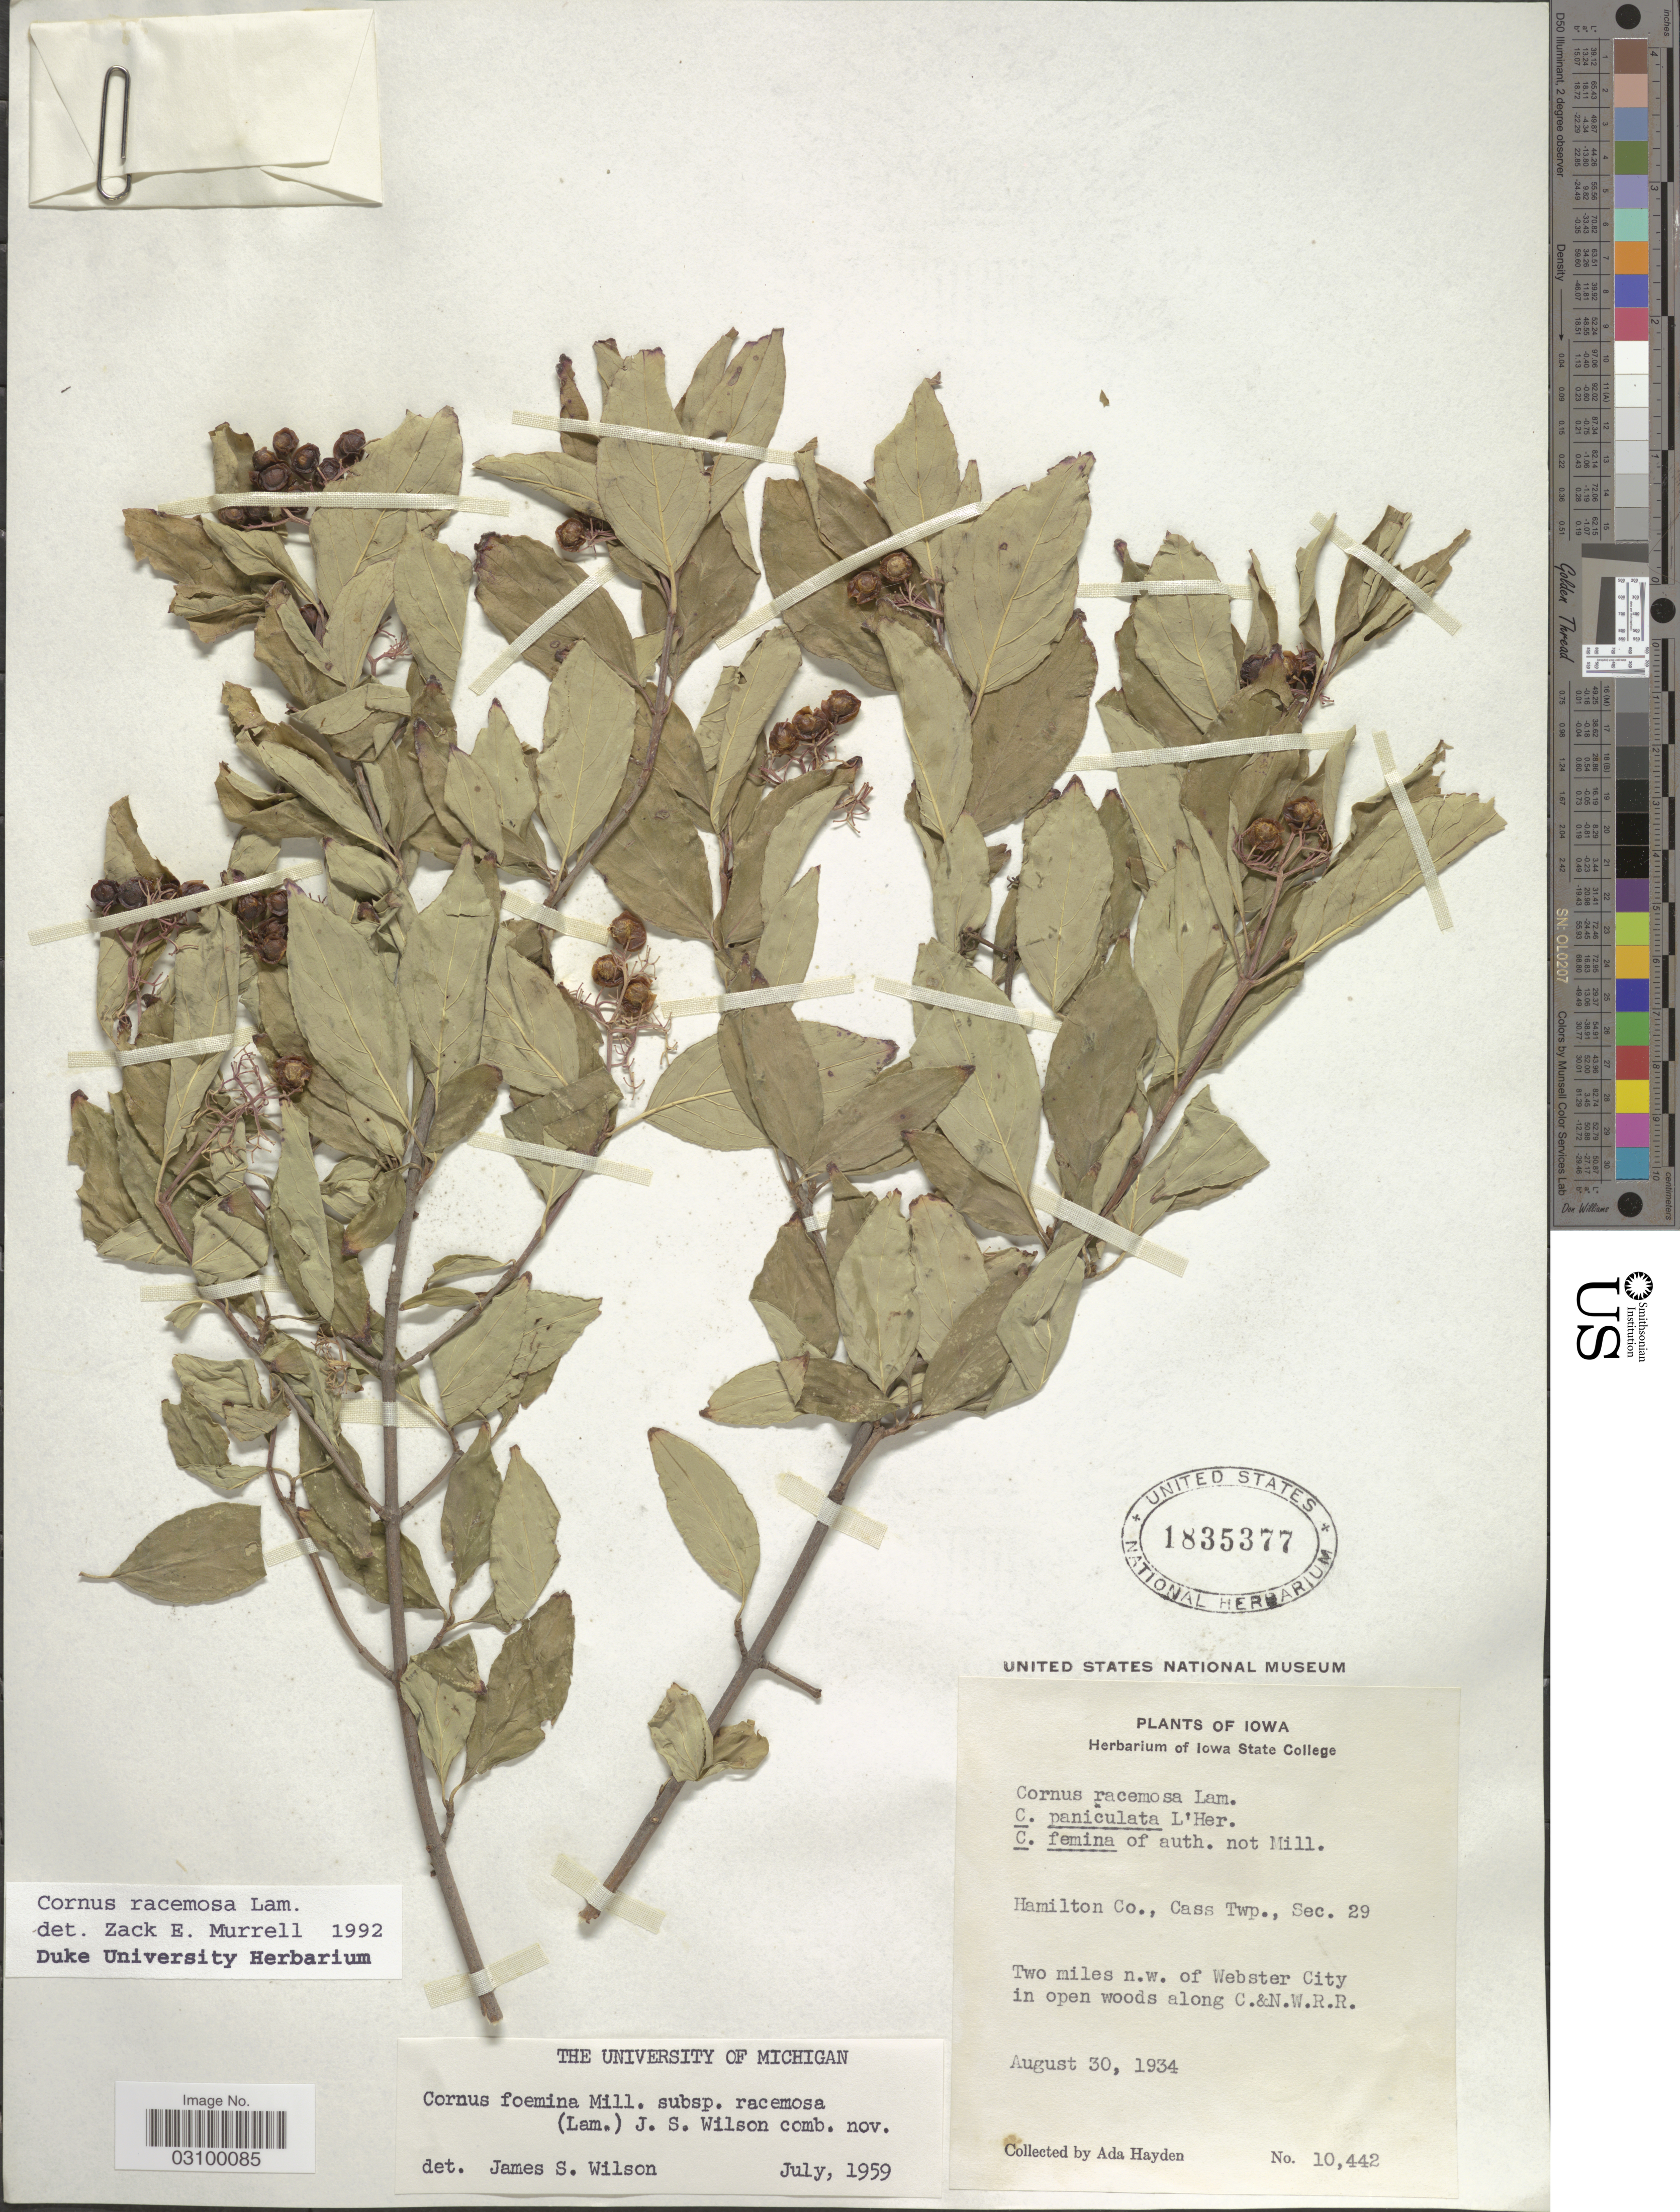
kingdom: Plantae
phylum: Tracheophyta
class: Magnoliopsida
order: Cornales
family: Cornaceae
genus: Cornus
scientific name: Cornus racemosa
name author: Lam.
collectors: Ada Hayden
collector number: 10442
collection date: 1934-08-30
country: United States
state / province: Iowa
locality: Hamilton Co., Cass Twp., Sec. 29. Two miles n.w. of Webster City in open woods along C. & N.W.R.R.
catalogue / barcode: US 1835377